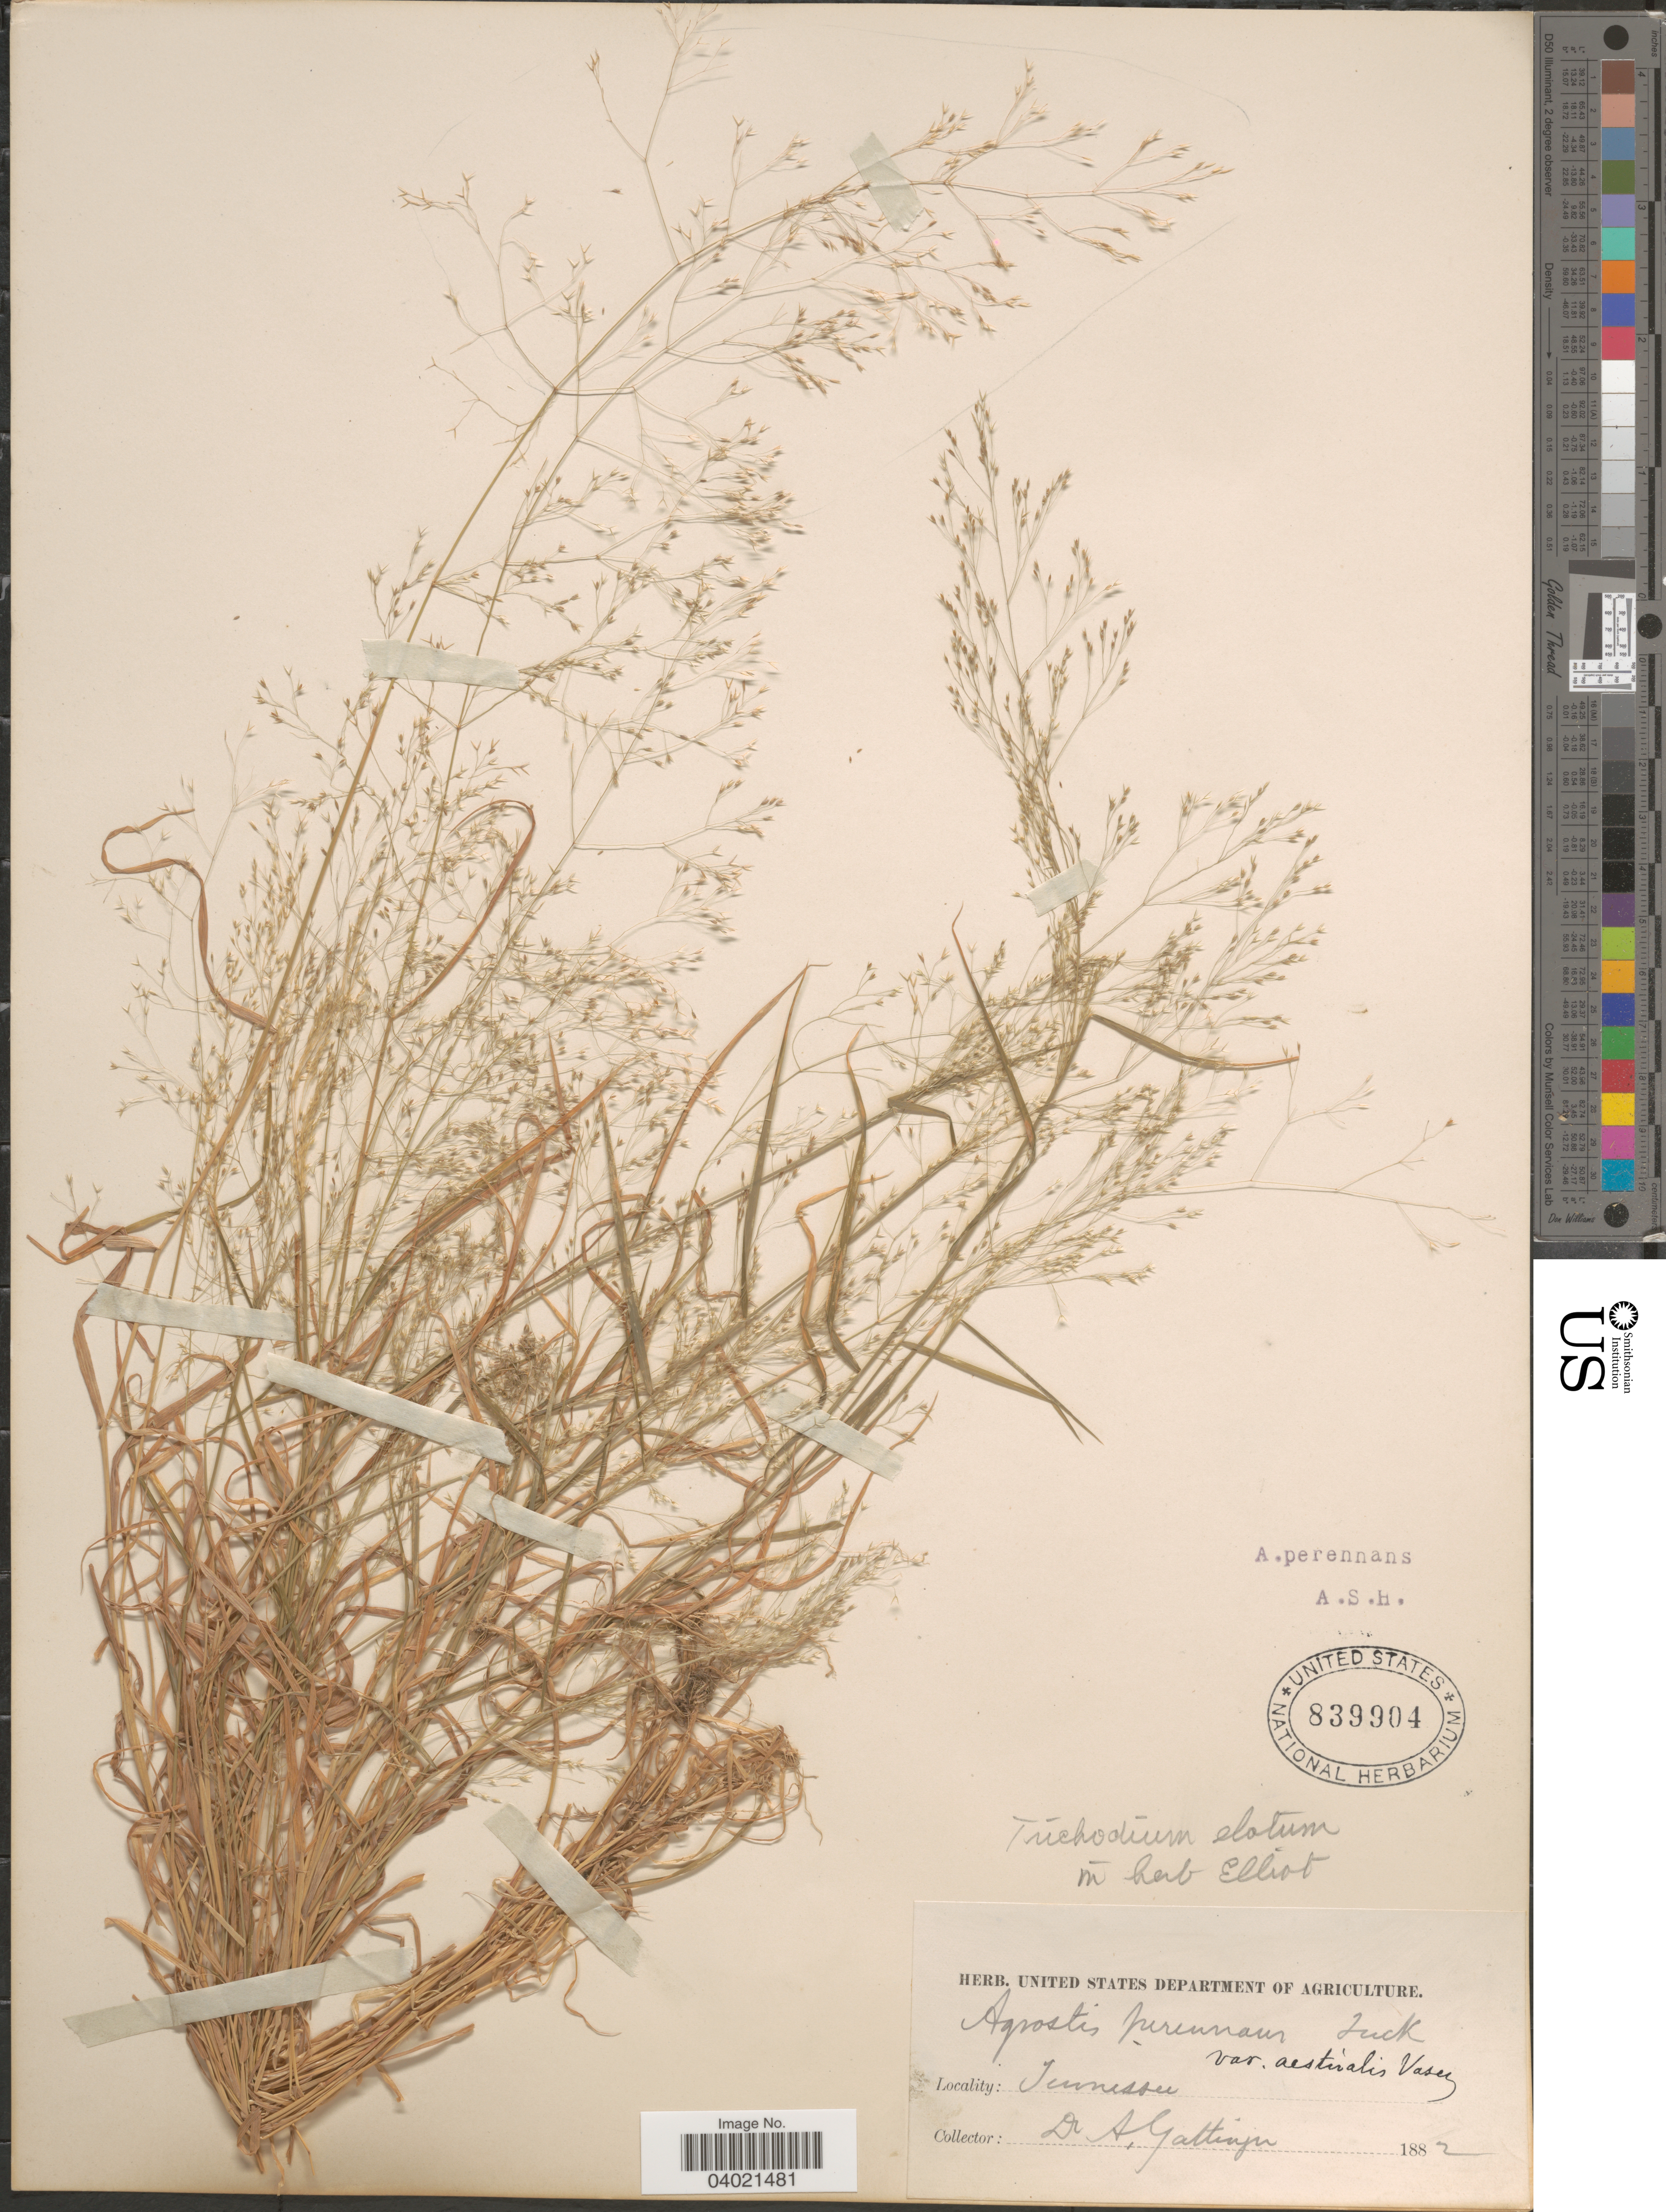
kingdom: Plantae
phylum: Tracheophyta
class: Liliopsida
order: Poales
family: Poaceae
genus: Agrostis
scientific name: Agrostis perennans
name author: (Walter) Tuck.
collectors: A. Gattinger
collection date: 1882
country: United States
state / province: Tennessee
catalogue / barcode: US 839904